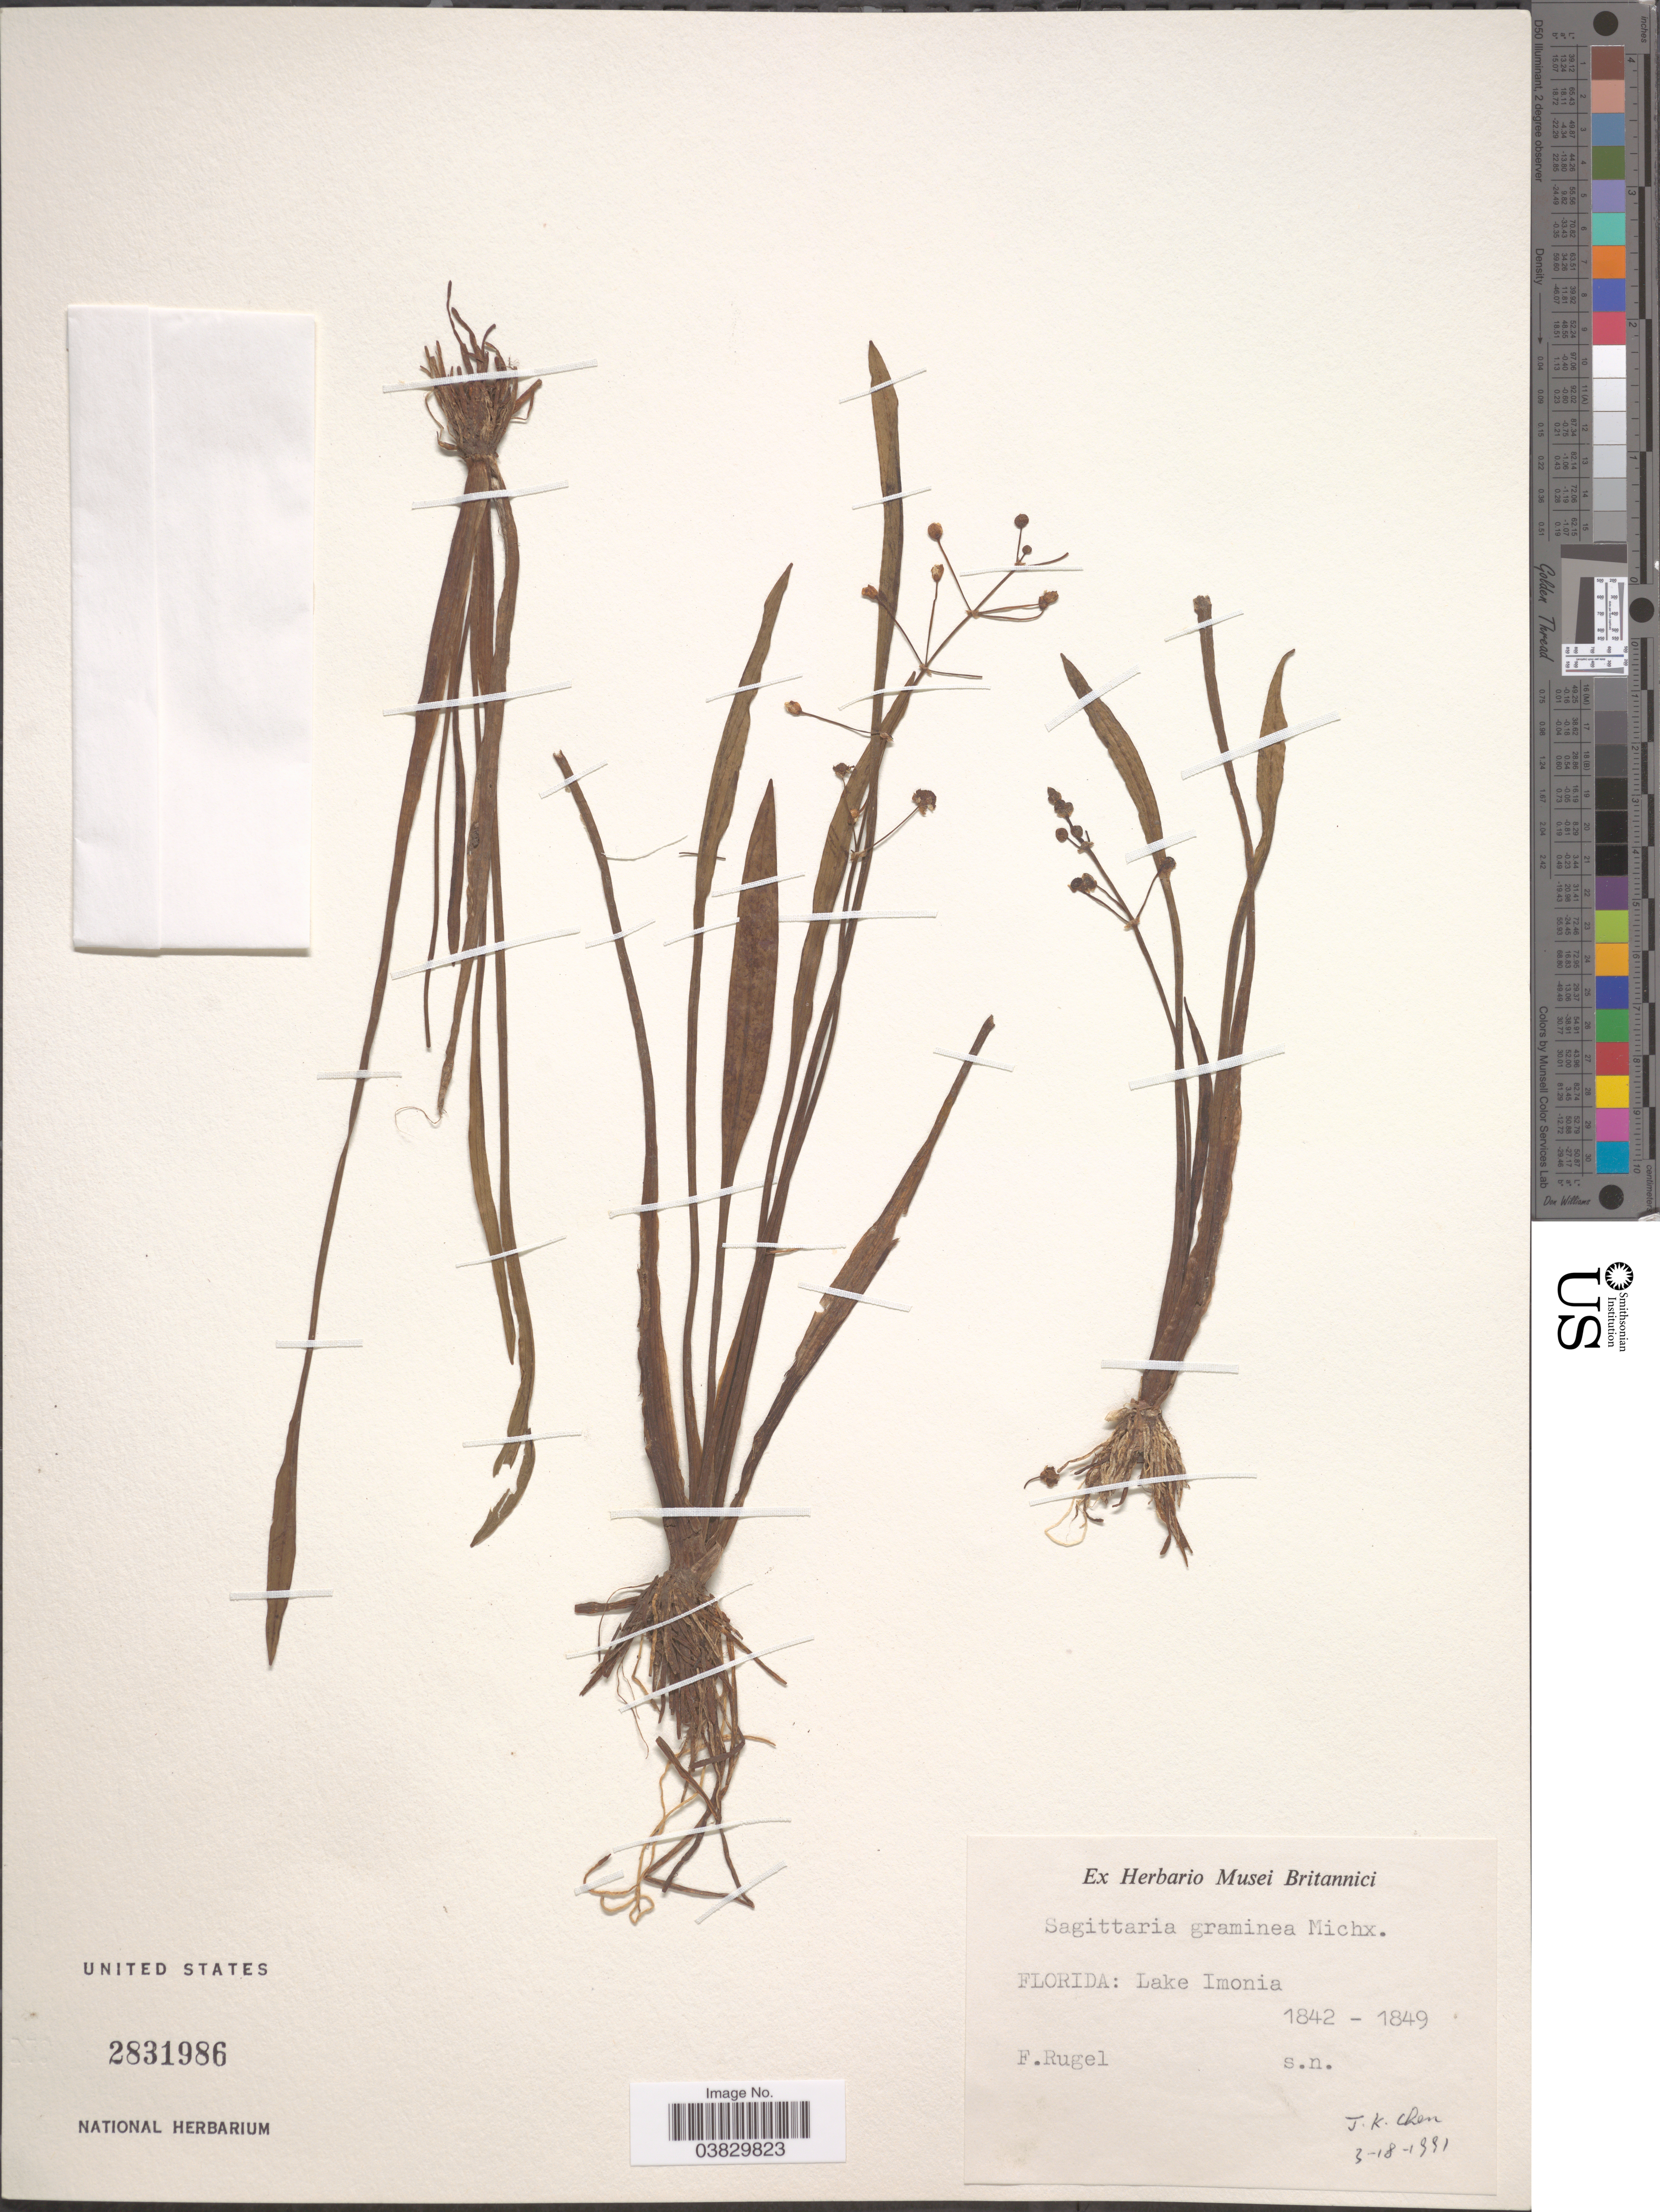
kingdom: Plantae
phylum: Tracheophyta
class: Liliopsida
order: Alismatales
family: Alismataceae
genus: Sagittaria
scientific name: Sagittaria graminea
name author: Michx.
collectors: F. Rugel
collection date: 1842/1849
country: United States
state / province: Florida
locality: Lake Imonia.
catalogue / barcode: US 2831986